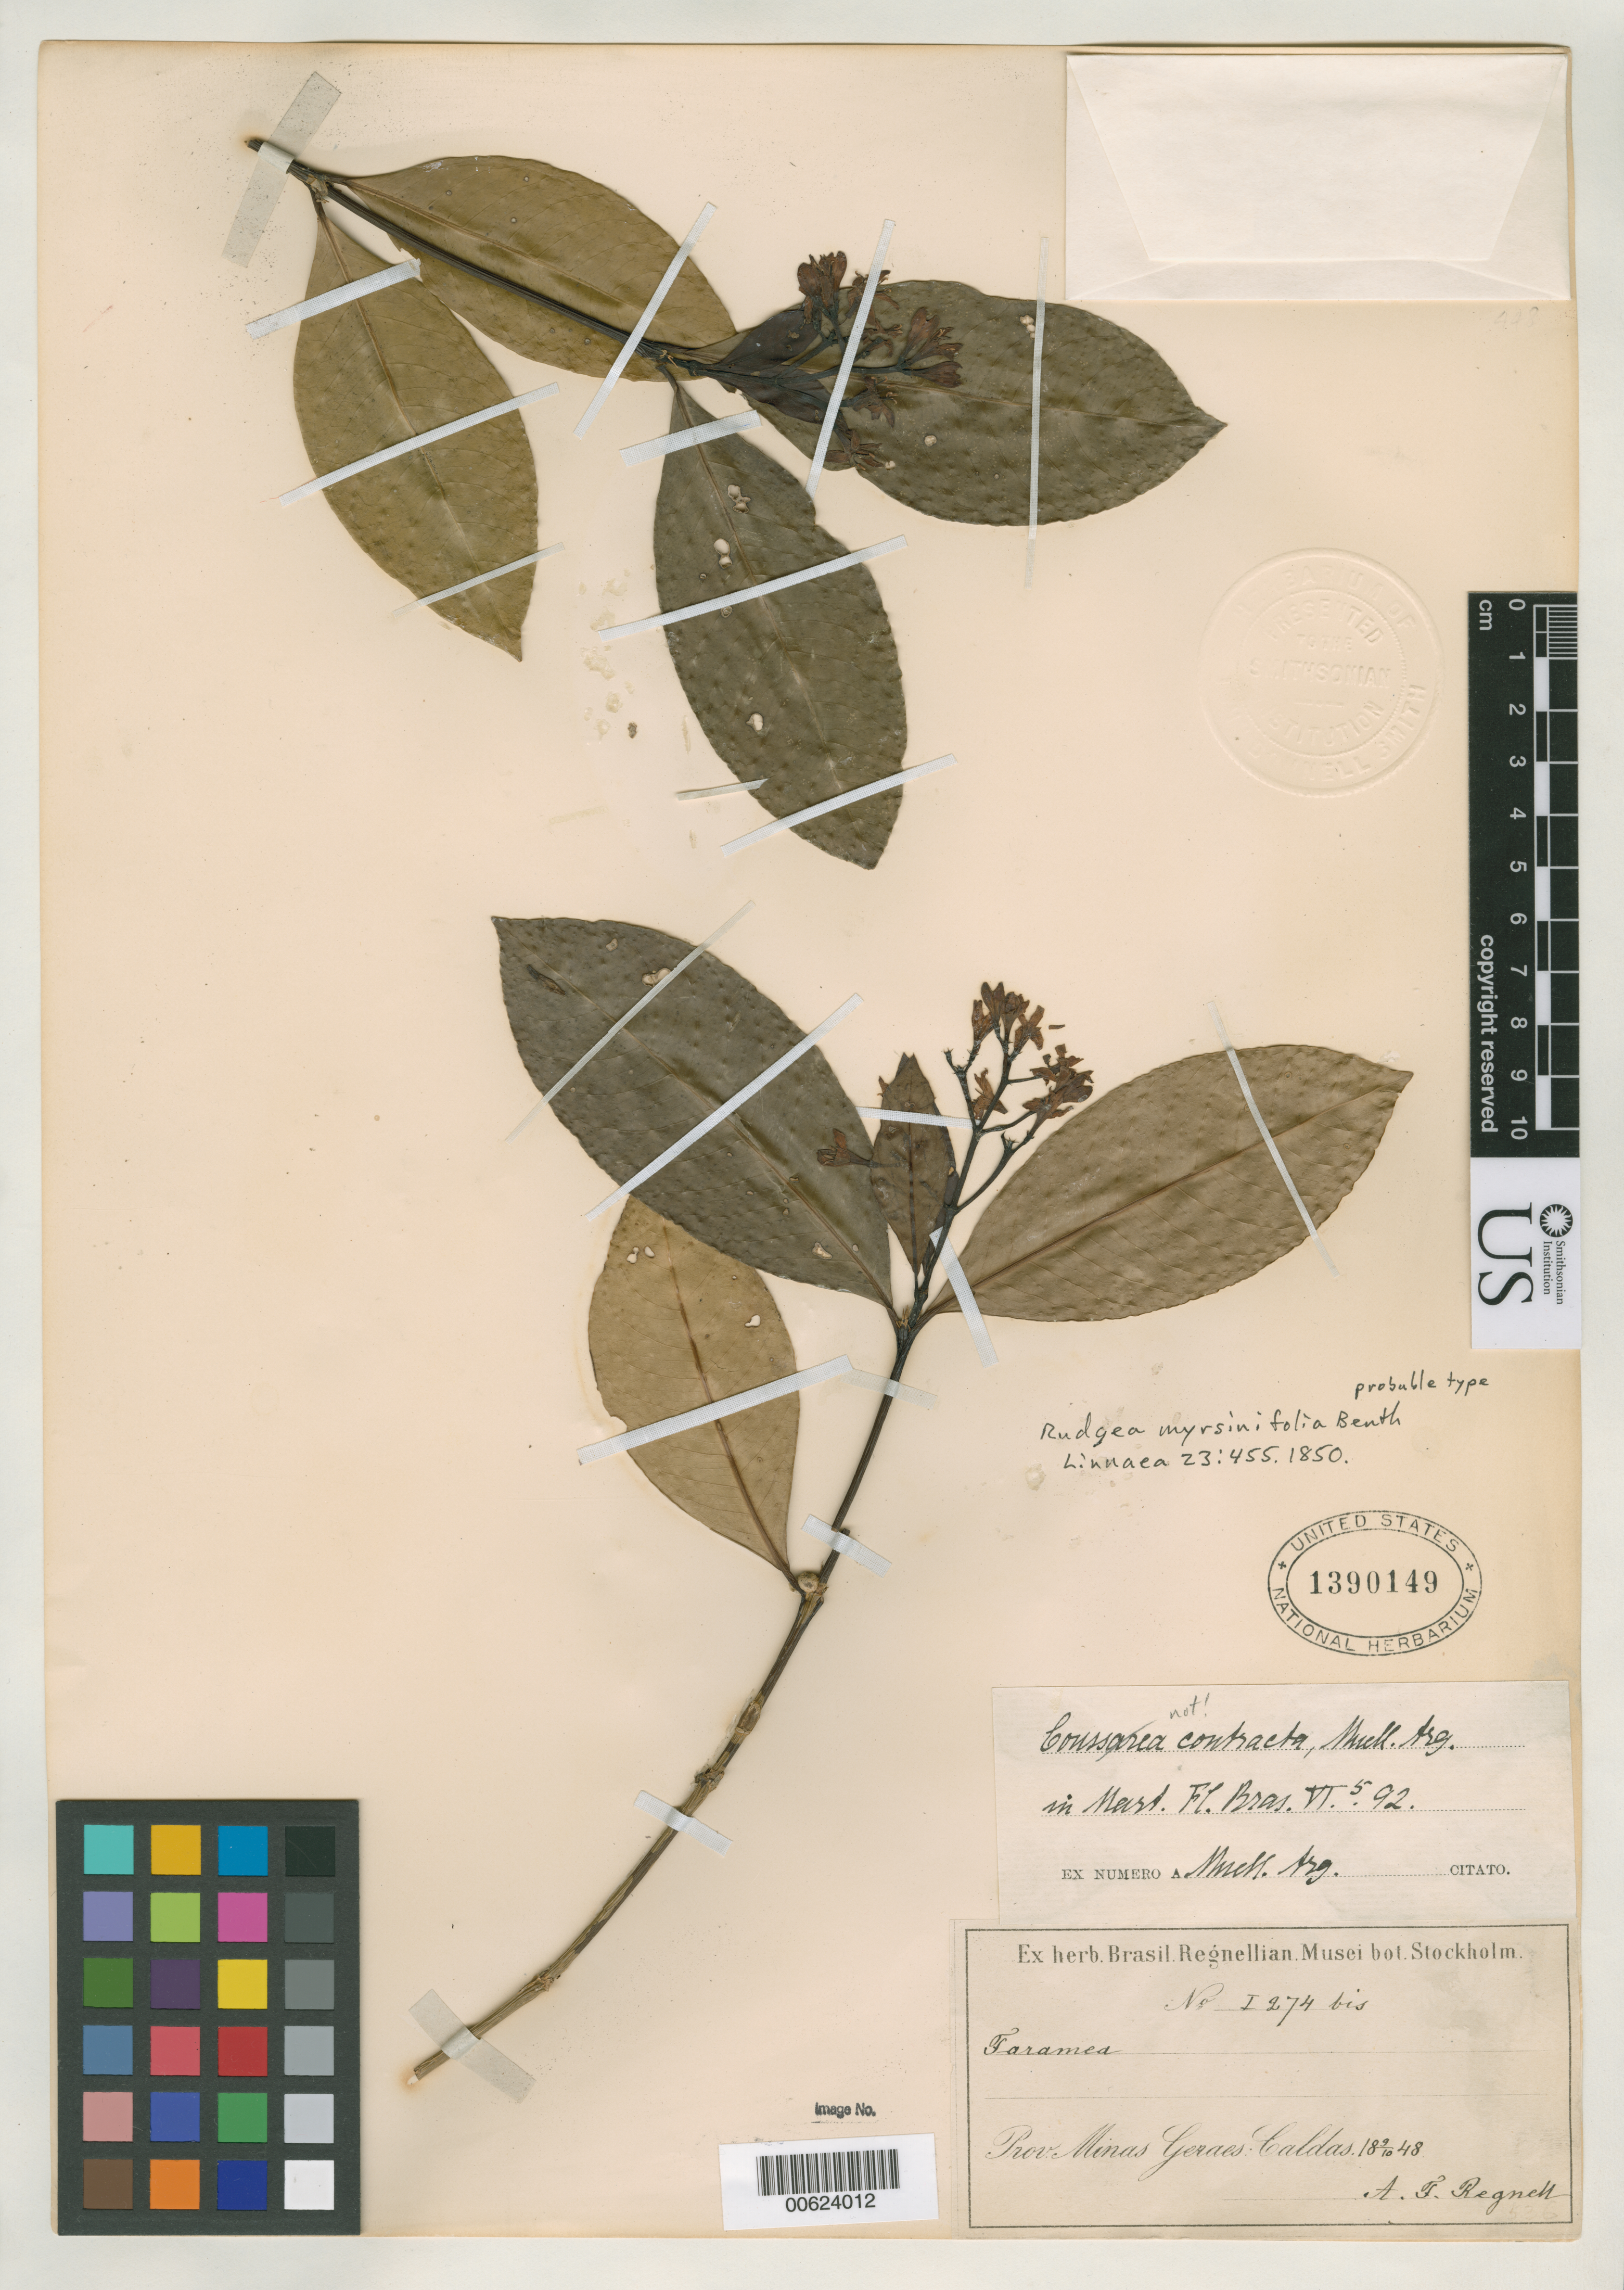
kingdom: Plantae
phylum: Tracheophyta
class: Magnoliopsida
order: Gentianales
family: Rubiaceae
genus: Rudgea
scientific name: Rudgea myrsinifolia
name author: Benth.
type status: Possible Type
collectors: A. F. Regnell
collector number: I 274 bis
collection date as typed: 10 Sep 1848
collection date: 1848-09-10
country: Brazil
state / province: Minas Gerais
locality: Caldas.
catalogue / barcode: US 1390149